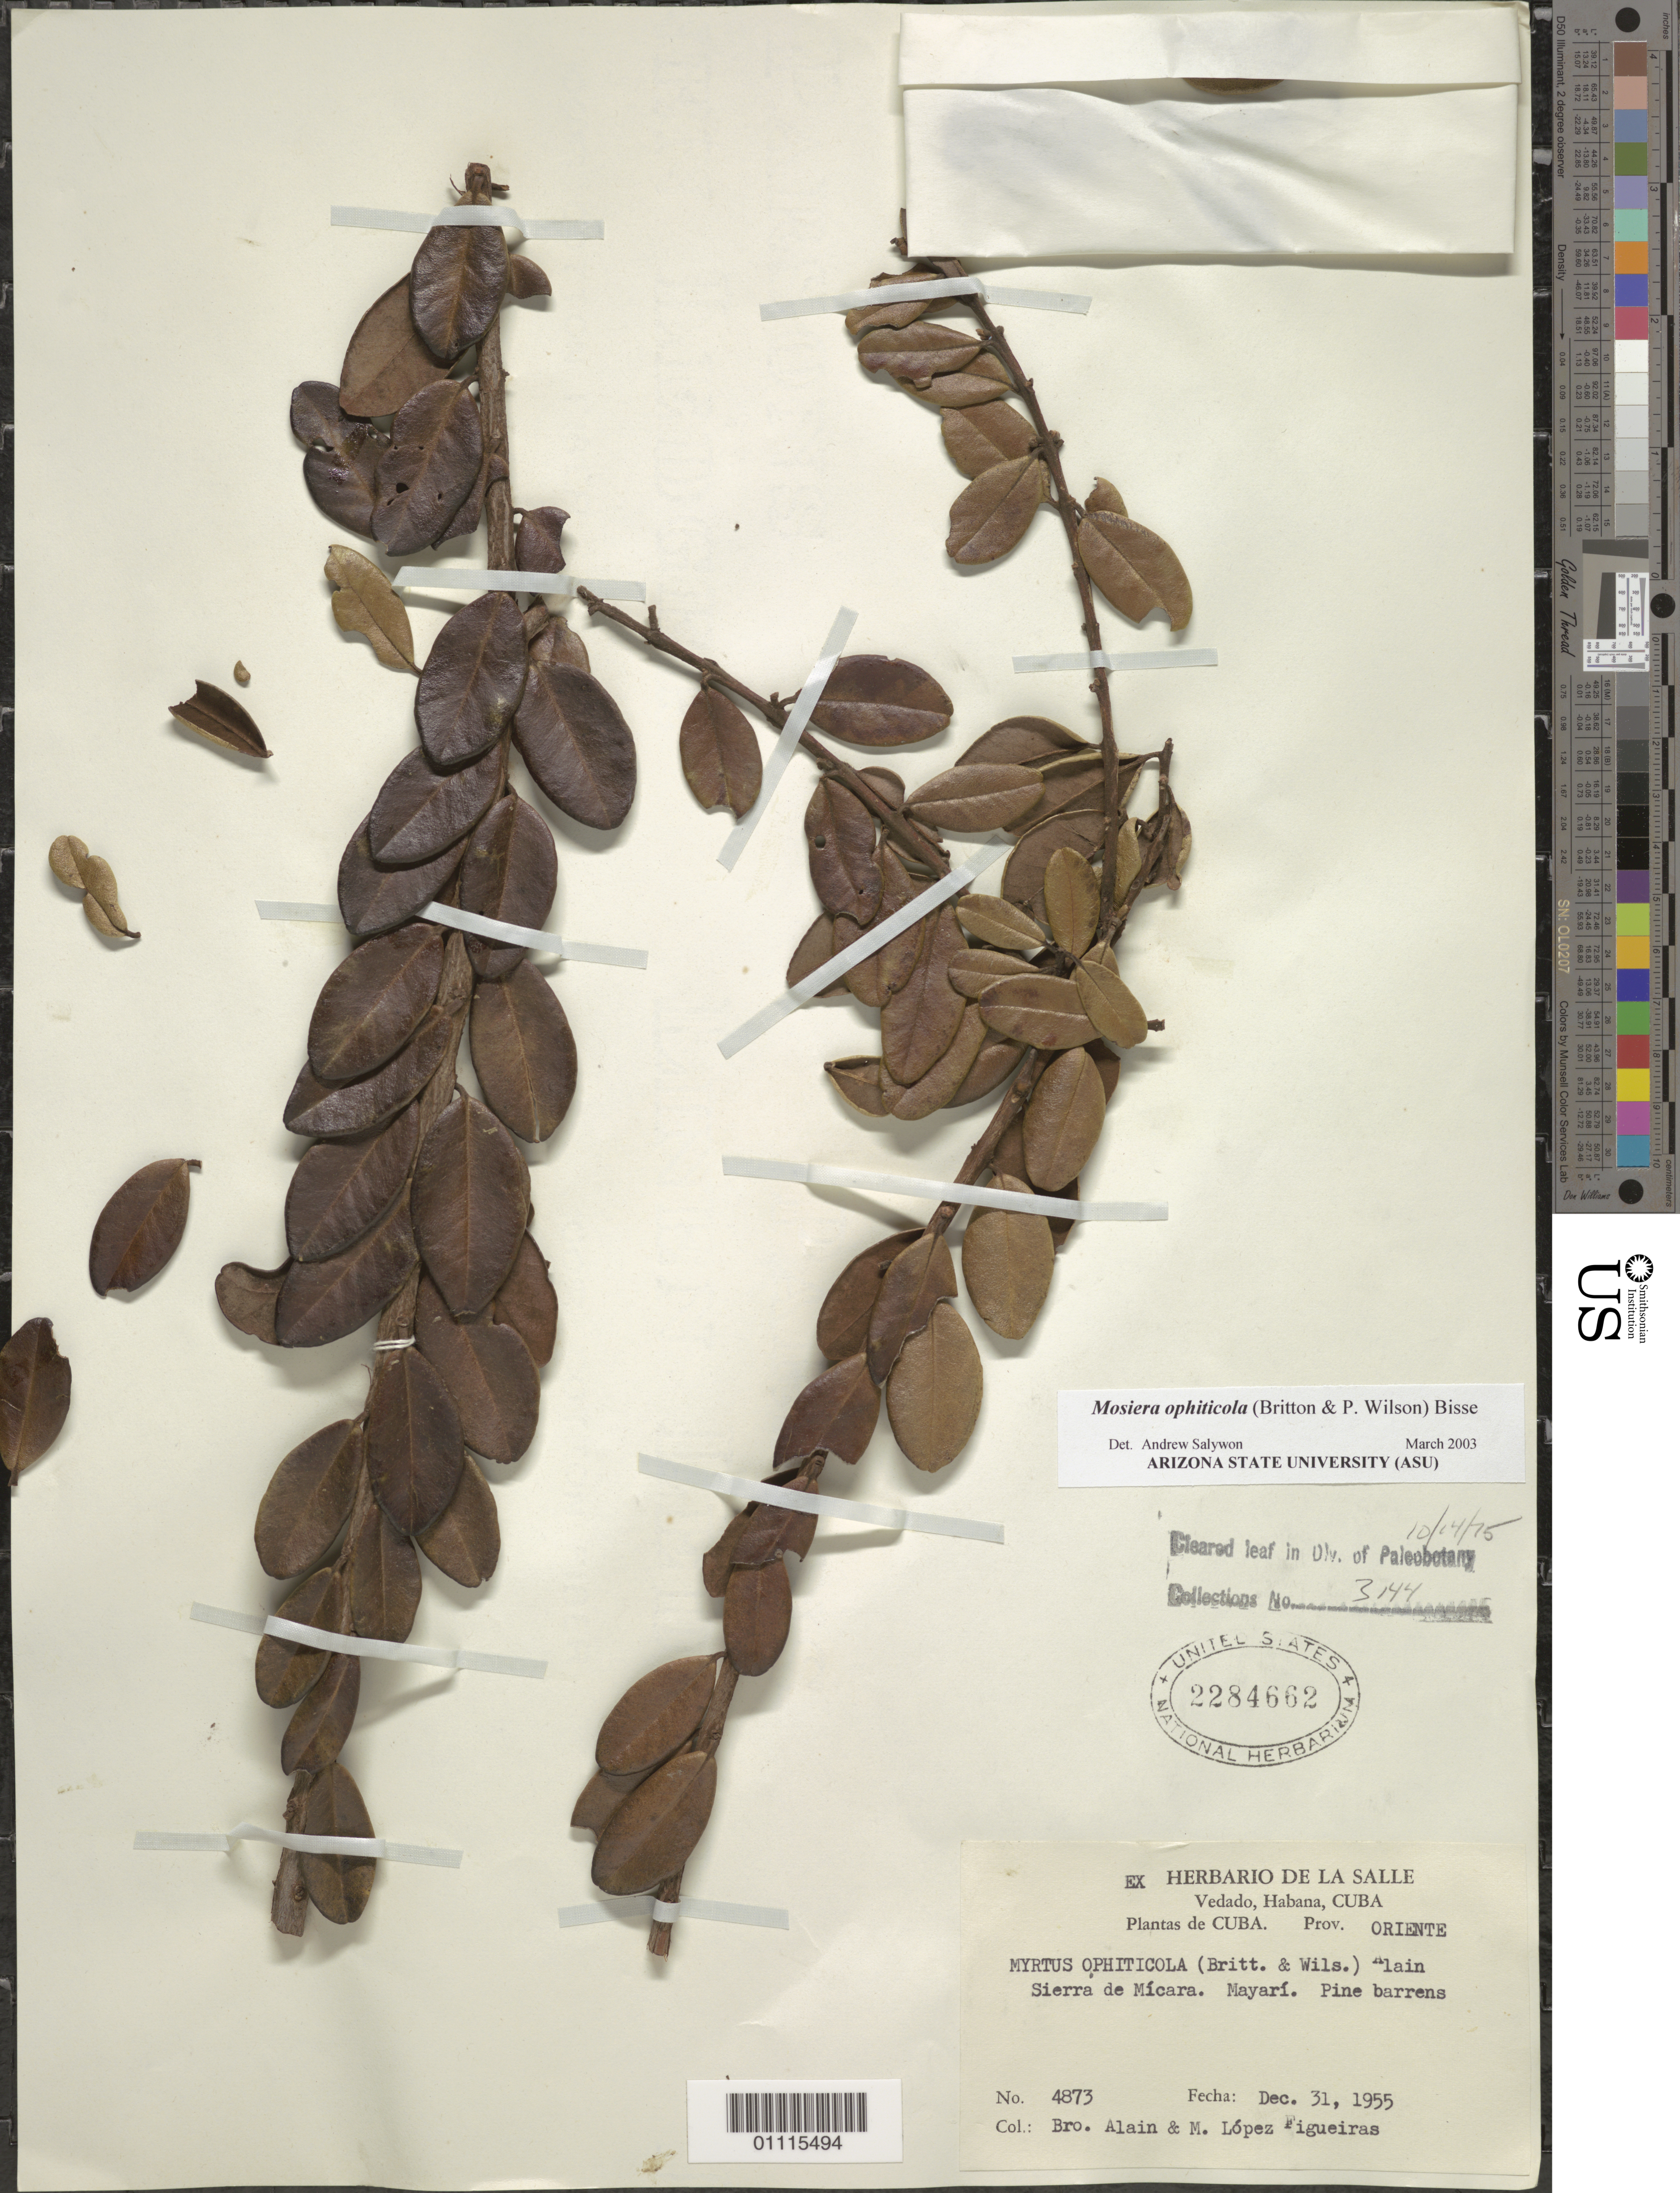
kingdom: Plantae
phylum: Tracheophyta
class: Magnoliopsida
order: Myrtales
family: Myrtaceae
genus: Mosiera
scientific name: Mosiera ophiticola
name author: (Britton & P. Wilson) Bisse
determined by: Salywon, A. M., (ASU)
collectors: A. H. Liogier & M. Lopéz-F.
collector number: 4873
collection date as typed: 31 Dec 1955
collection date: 1955-12-31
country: Cuba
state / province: Holguín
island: Cuba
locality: Sierra de Mícara, Mayarí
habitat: Pine barrens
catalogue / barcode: US 2284662